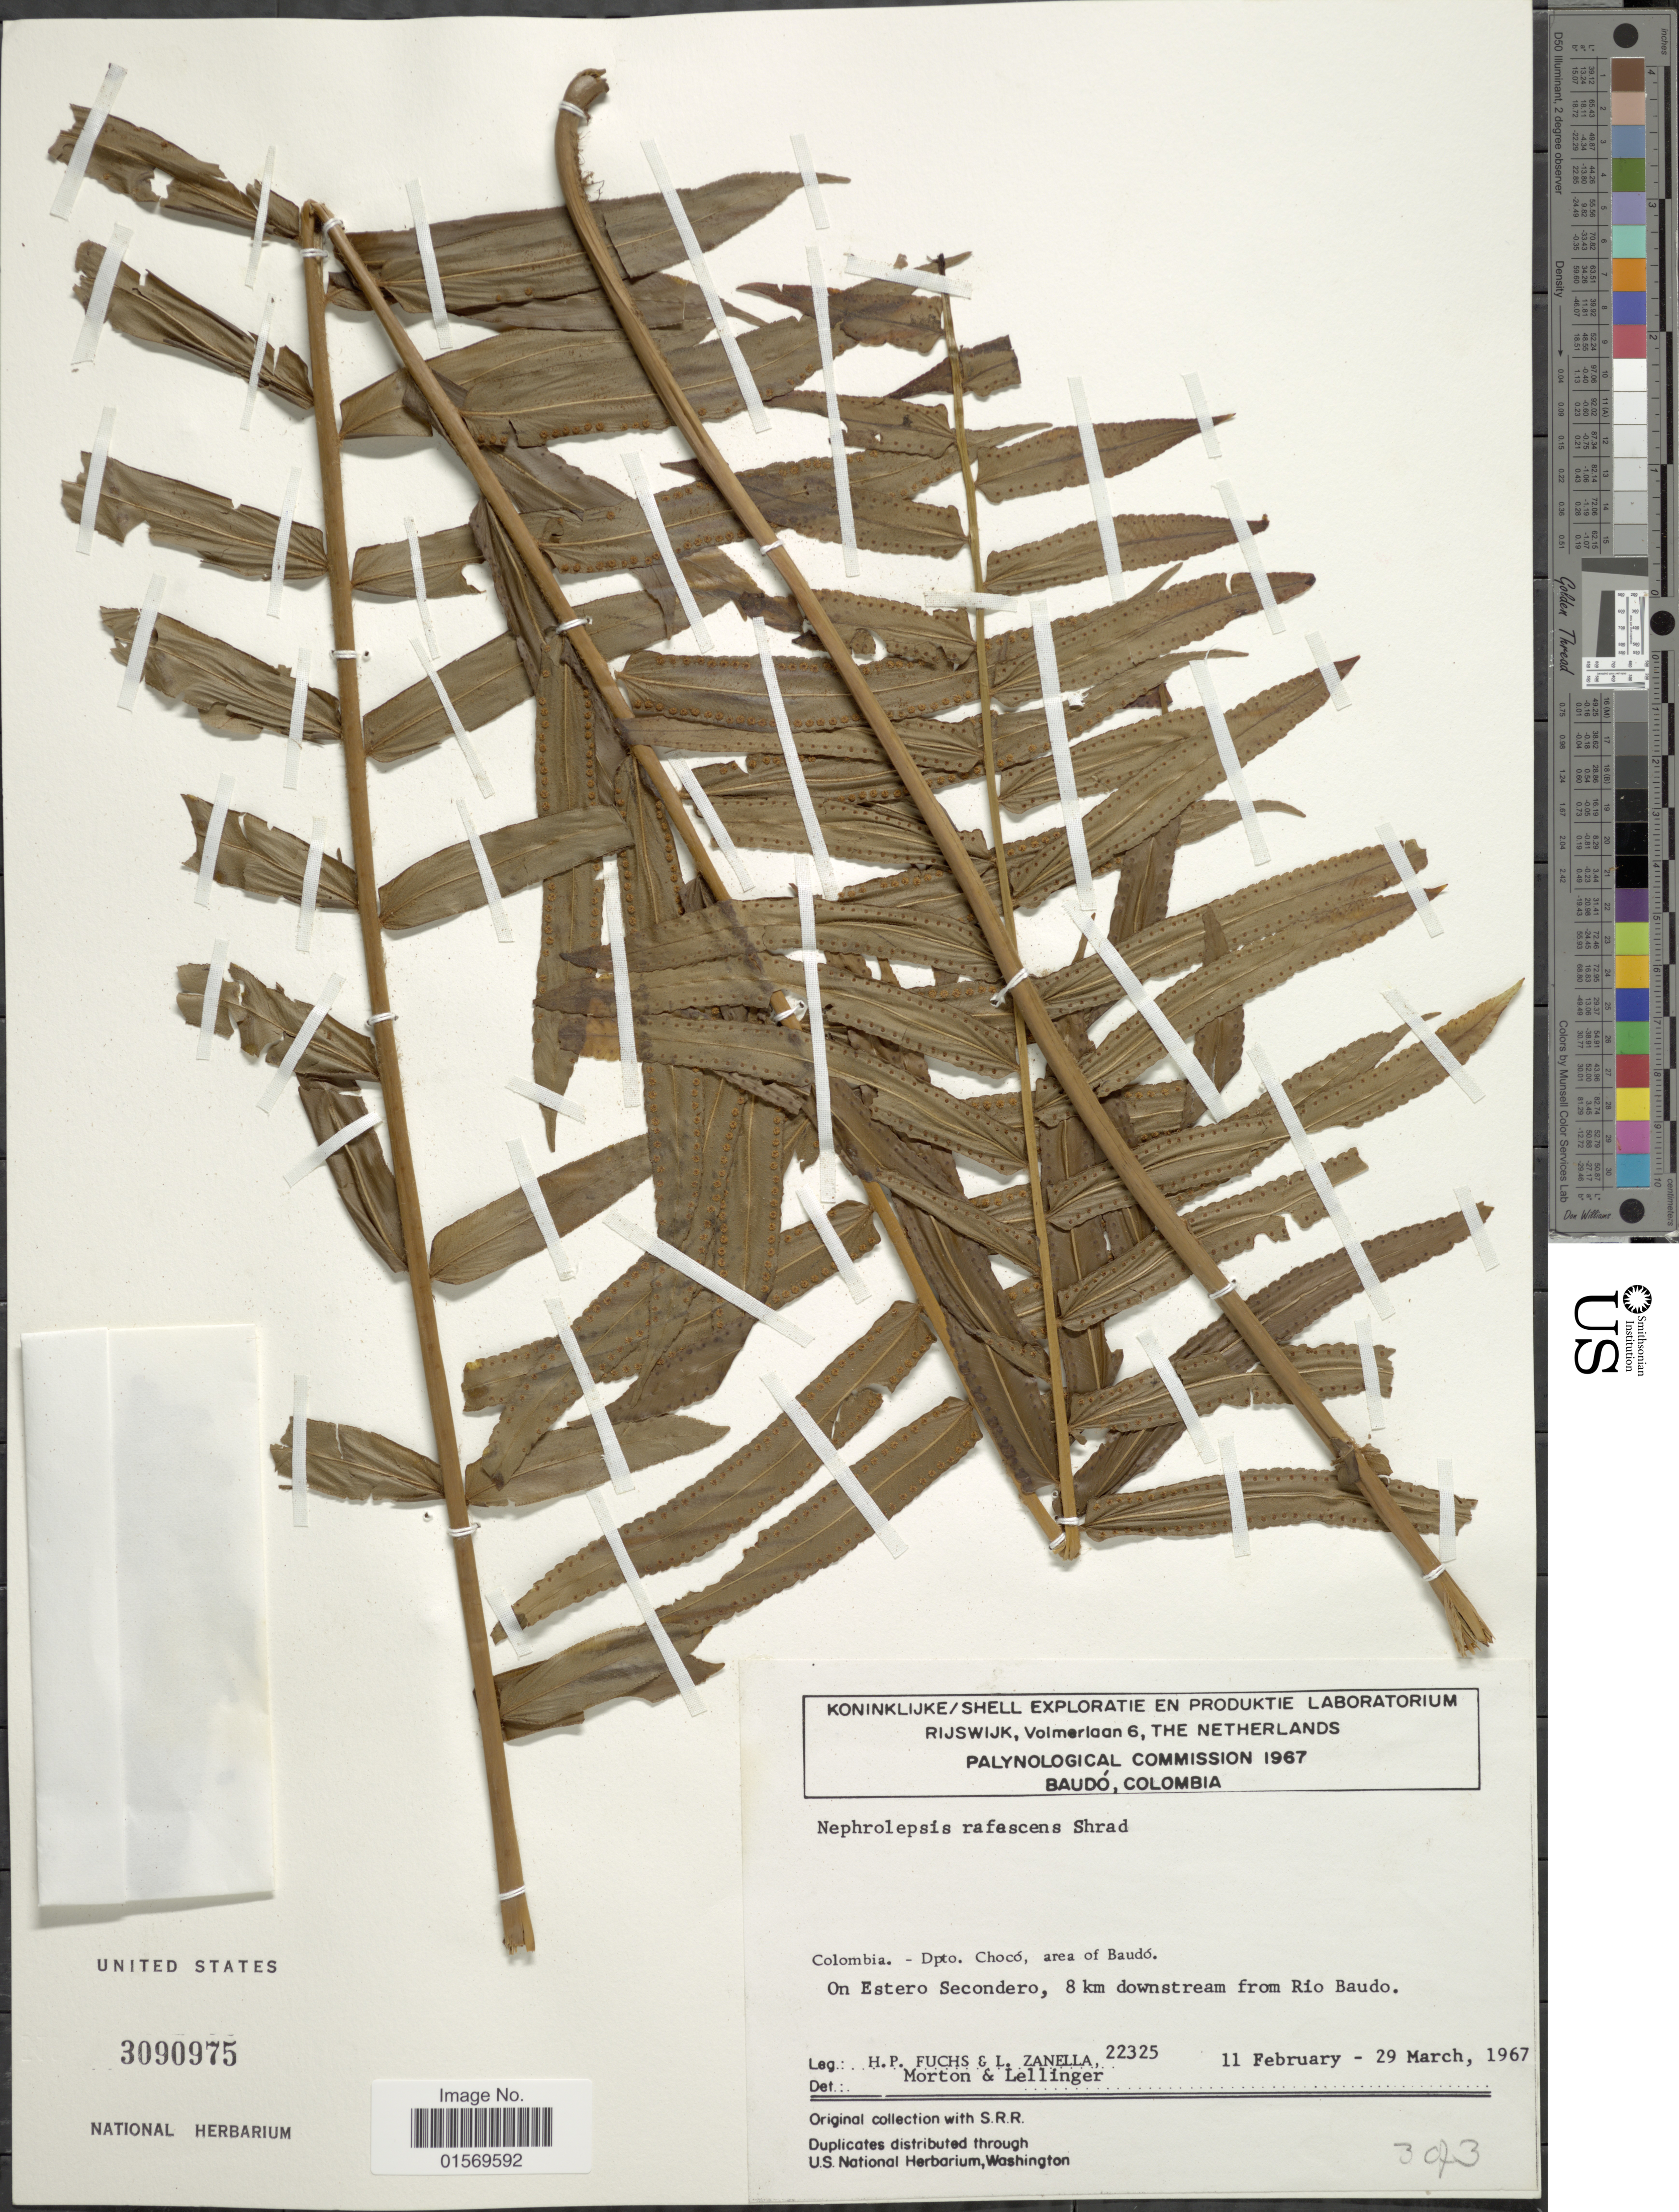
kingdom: Plantae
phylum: Tracheophyta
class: Polypodiopsida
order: Polypodiales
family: Nephrolepidaceae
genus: Nephrolepis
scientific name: Nephrolepis biserrata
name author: (Sw.) Schott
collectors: H. P. Fuchs & L. Zanella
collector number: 22325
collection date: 1967-02-11/1967-03-29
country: Colombia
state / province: Chocó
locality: Area of Baudo, on eastero Secondero, 8 km downstream from Rio Baudo.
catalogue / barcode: US 3090975